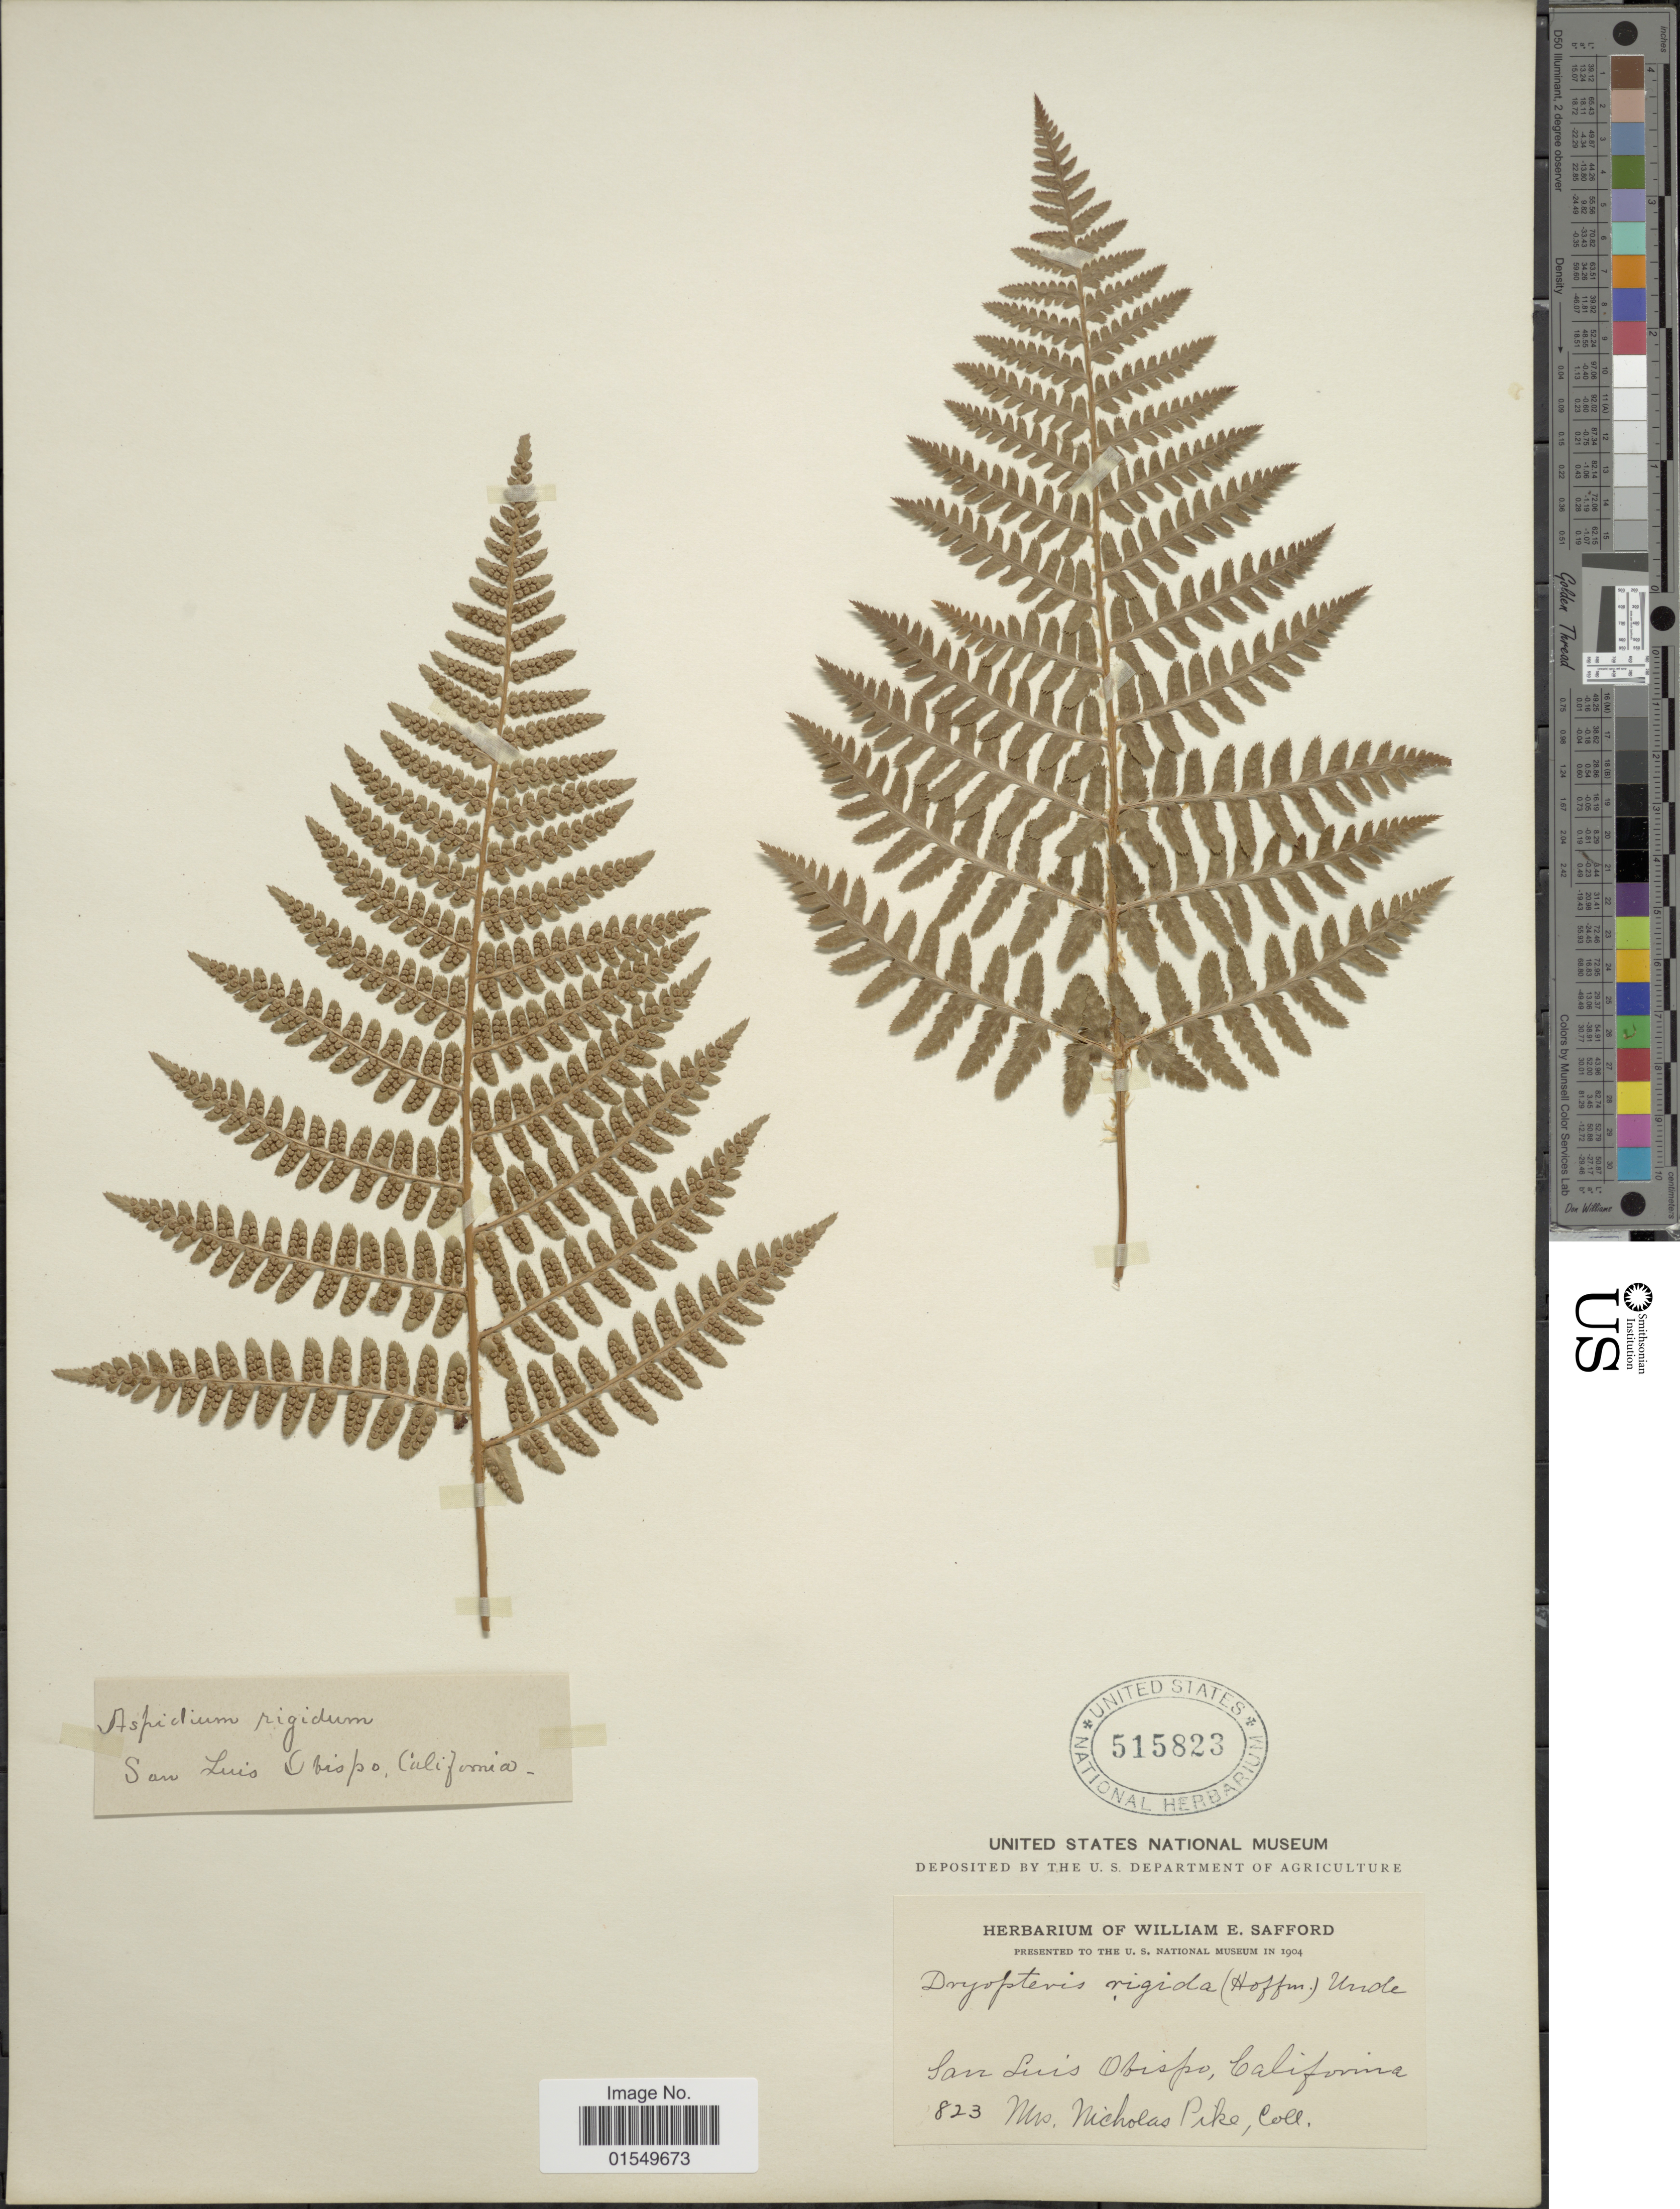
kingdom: Plantae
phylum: Tracheophyta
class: Polypodiopsida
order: Polypodiales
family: Dryopteridaceae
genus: Dryopteris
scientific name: Dryopteris arguta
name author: (Kaulf.) Maxon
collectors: N. Pike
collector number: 823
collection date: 1904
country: United States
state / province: California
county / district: San Luis Obispo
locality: San Luis Obispo, California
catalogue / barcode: US 515823